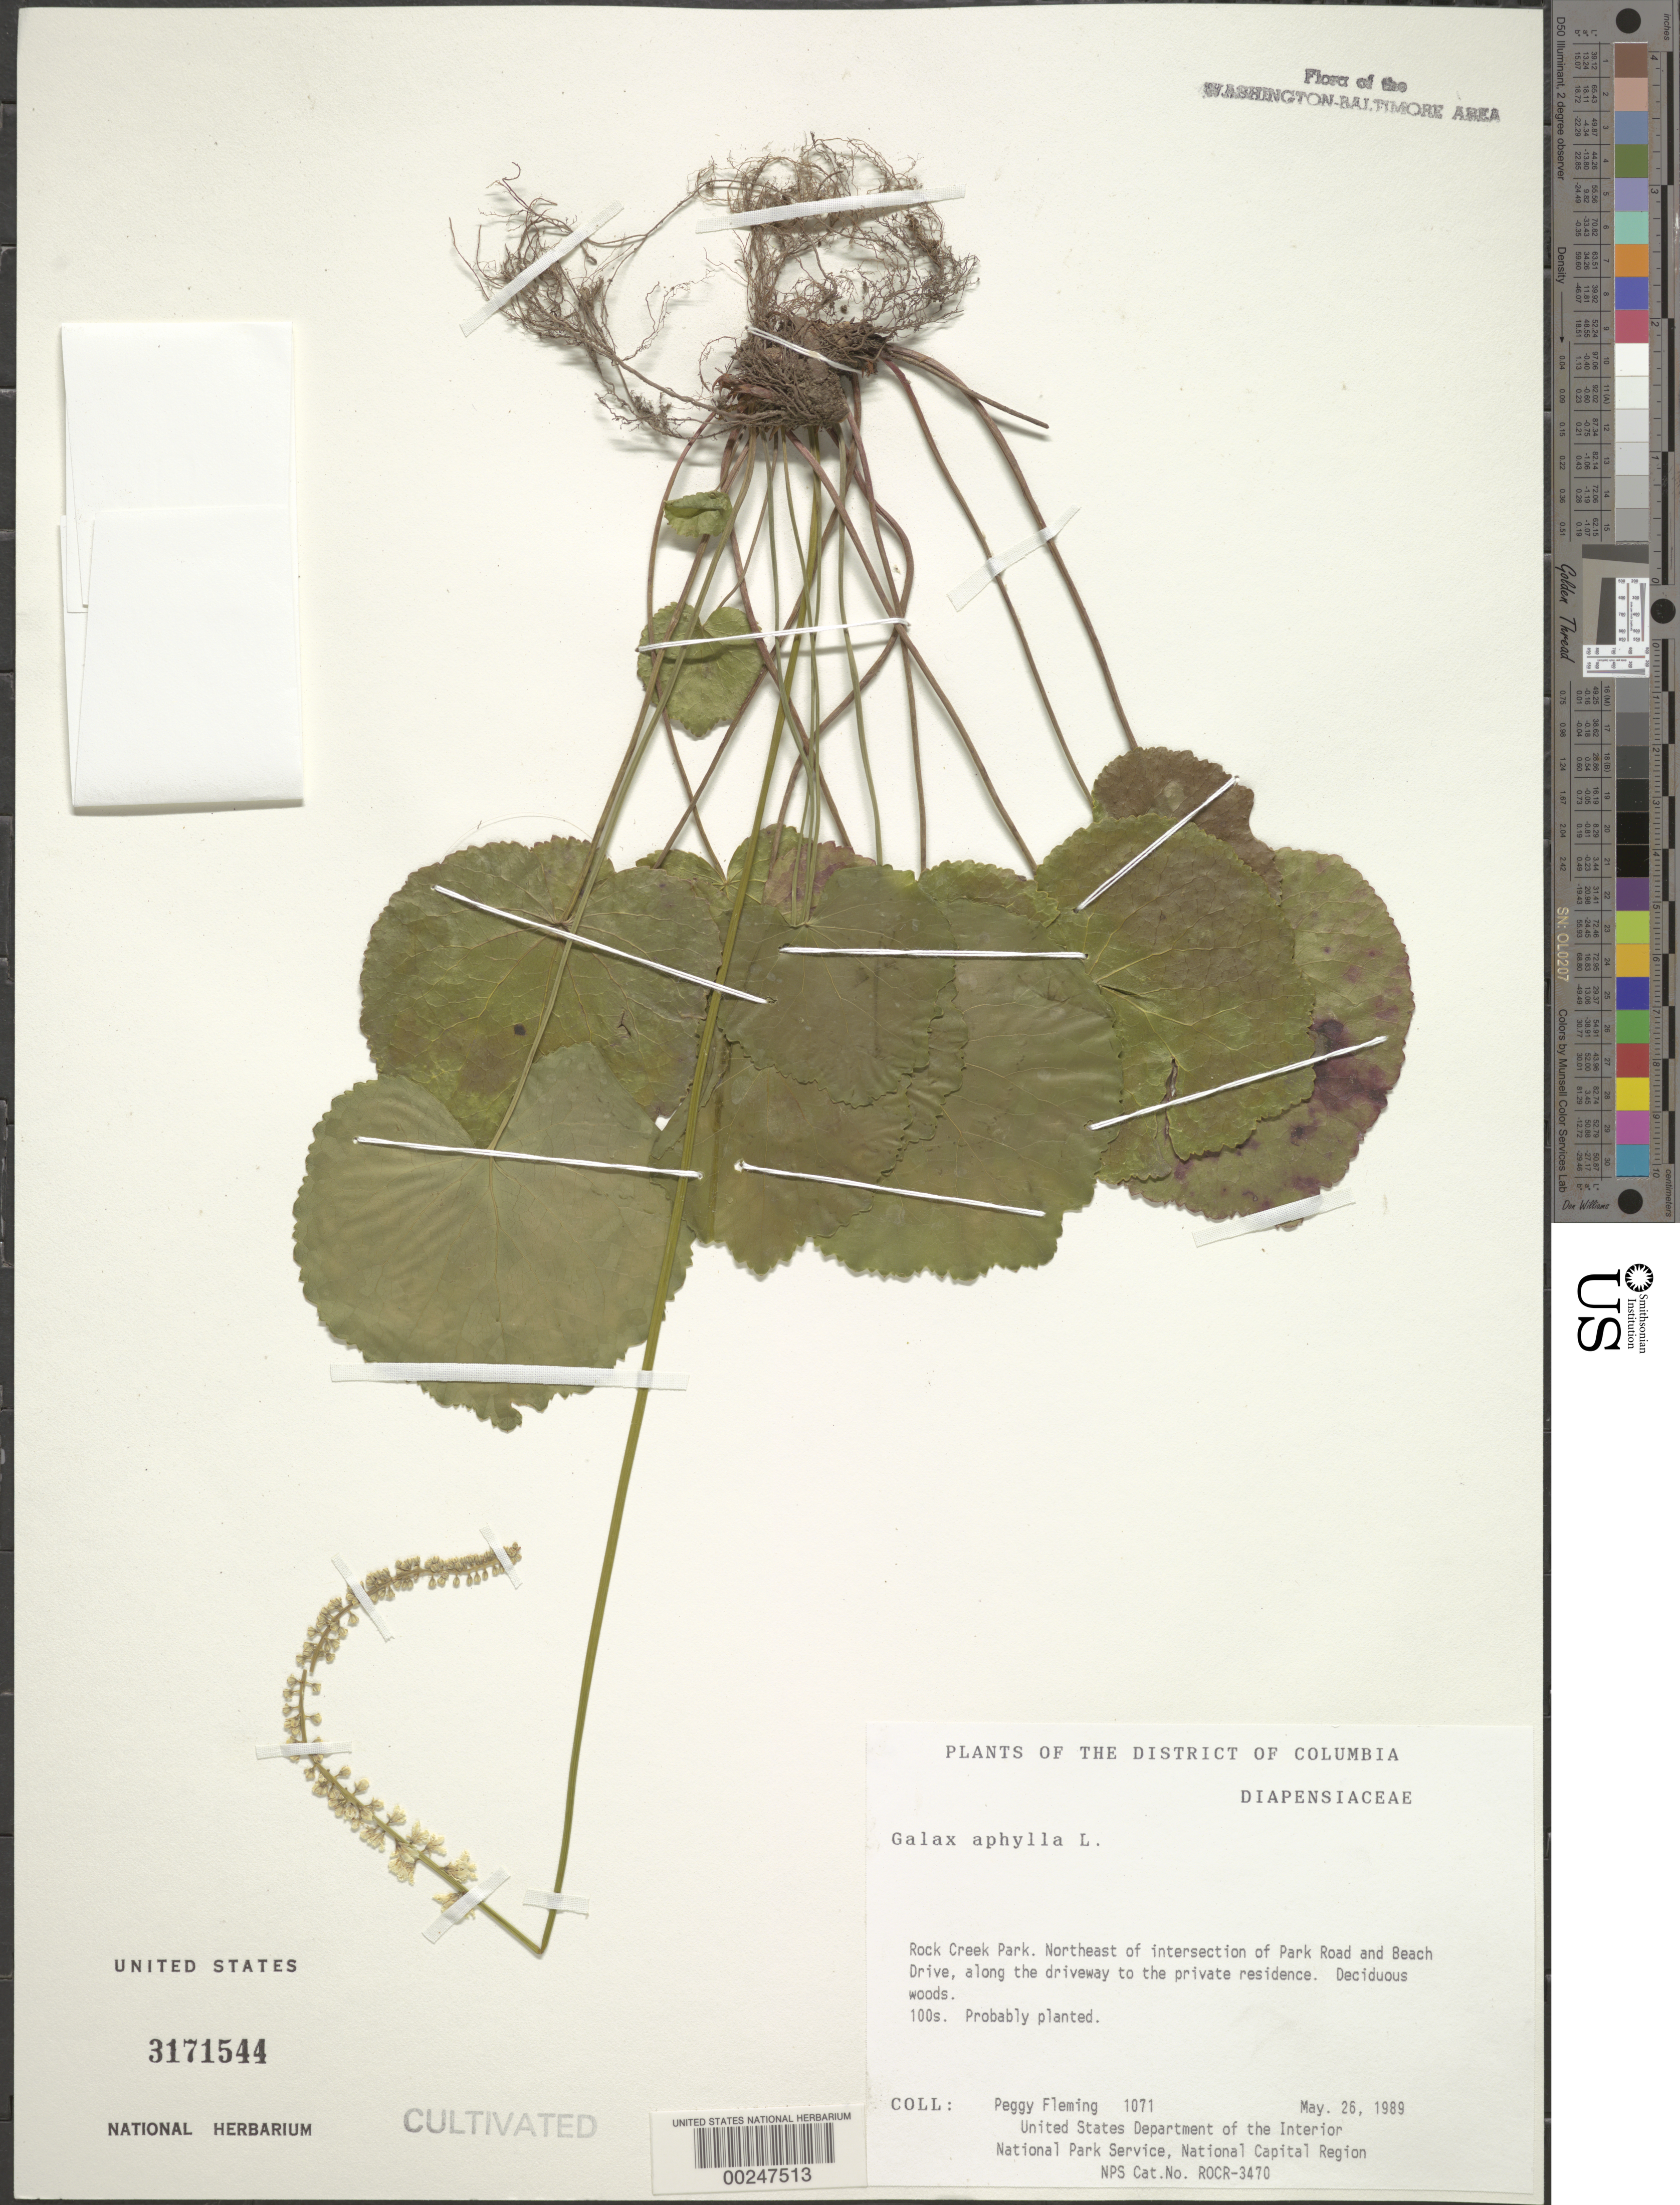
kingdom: Plantae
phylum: Tracheophyta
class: Magnoliopsida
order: Ericales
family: Diapensiaceae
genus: Galax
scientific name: Galax urceolata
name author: (Poir.) Brummitt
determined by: Gaynor, Michelle L., (FLAS), University of Florida (UNITED STATES)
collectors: P. Fleming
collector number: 1071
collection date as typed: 26 May 1989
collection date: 1989-05-26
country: United States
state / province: District of Columbia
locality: Rock Creek Park, NE of intersection of Park Rd and Beach Dr, along the driveway to the private residence Rock Creek Park and Vicinity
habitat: Deciduous woods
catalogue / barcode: US 3171544